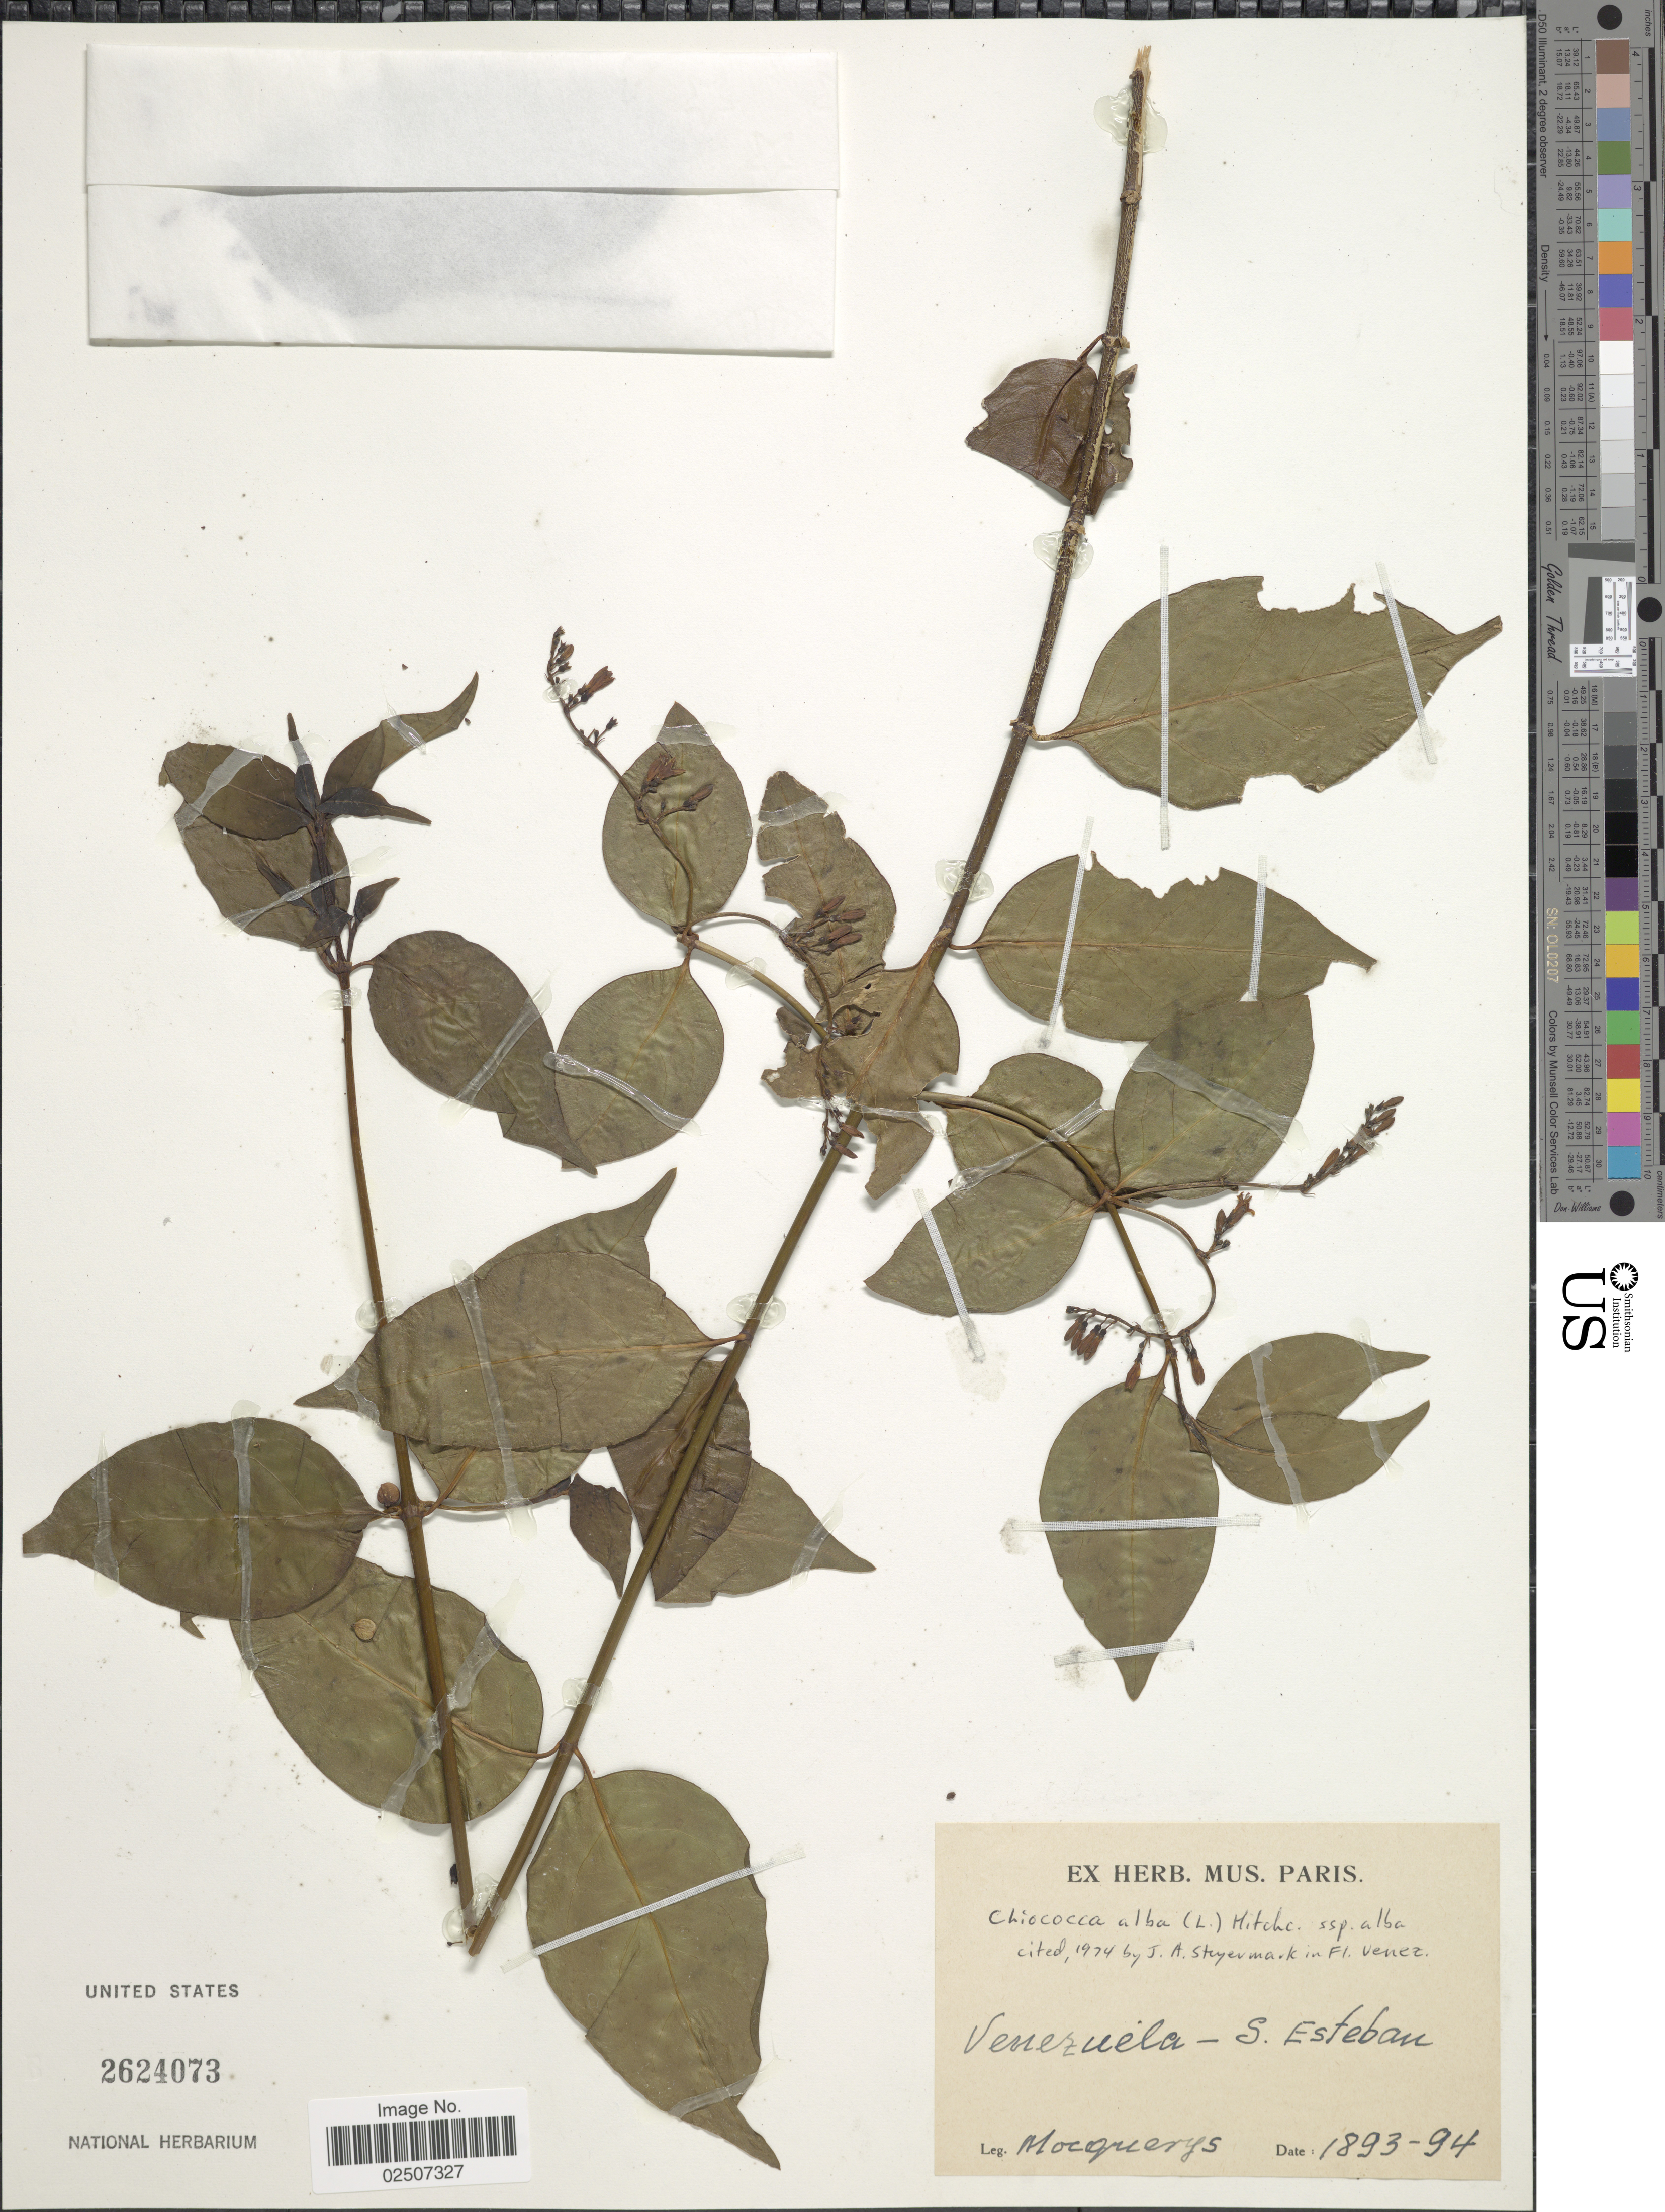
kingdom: Plantae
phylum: Tracheophyta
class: Magnoliopsida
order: Gentianales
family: Rubiaceae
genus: Chiococca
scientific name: Chiococca alba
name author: (L.) Hitchc.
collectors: A. Mocquerys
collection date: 1893/1894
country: Venezuela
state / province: Carabobo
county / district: Puerto Cabello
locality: San Esteban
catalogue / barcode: US 2624073